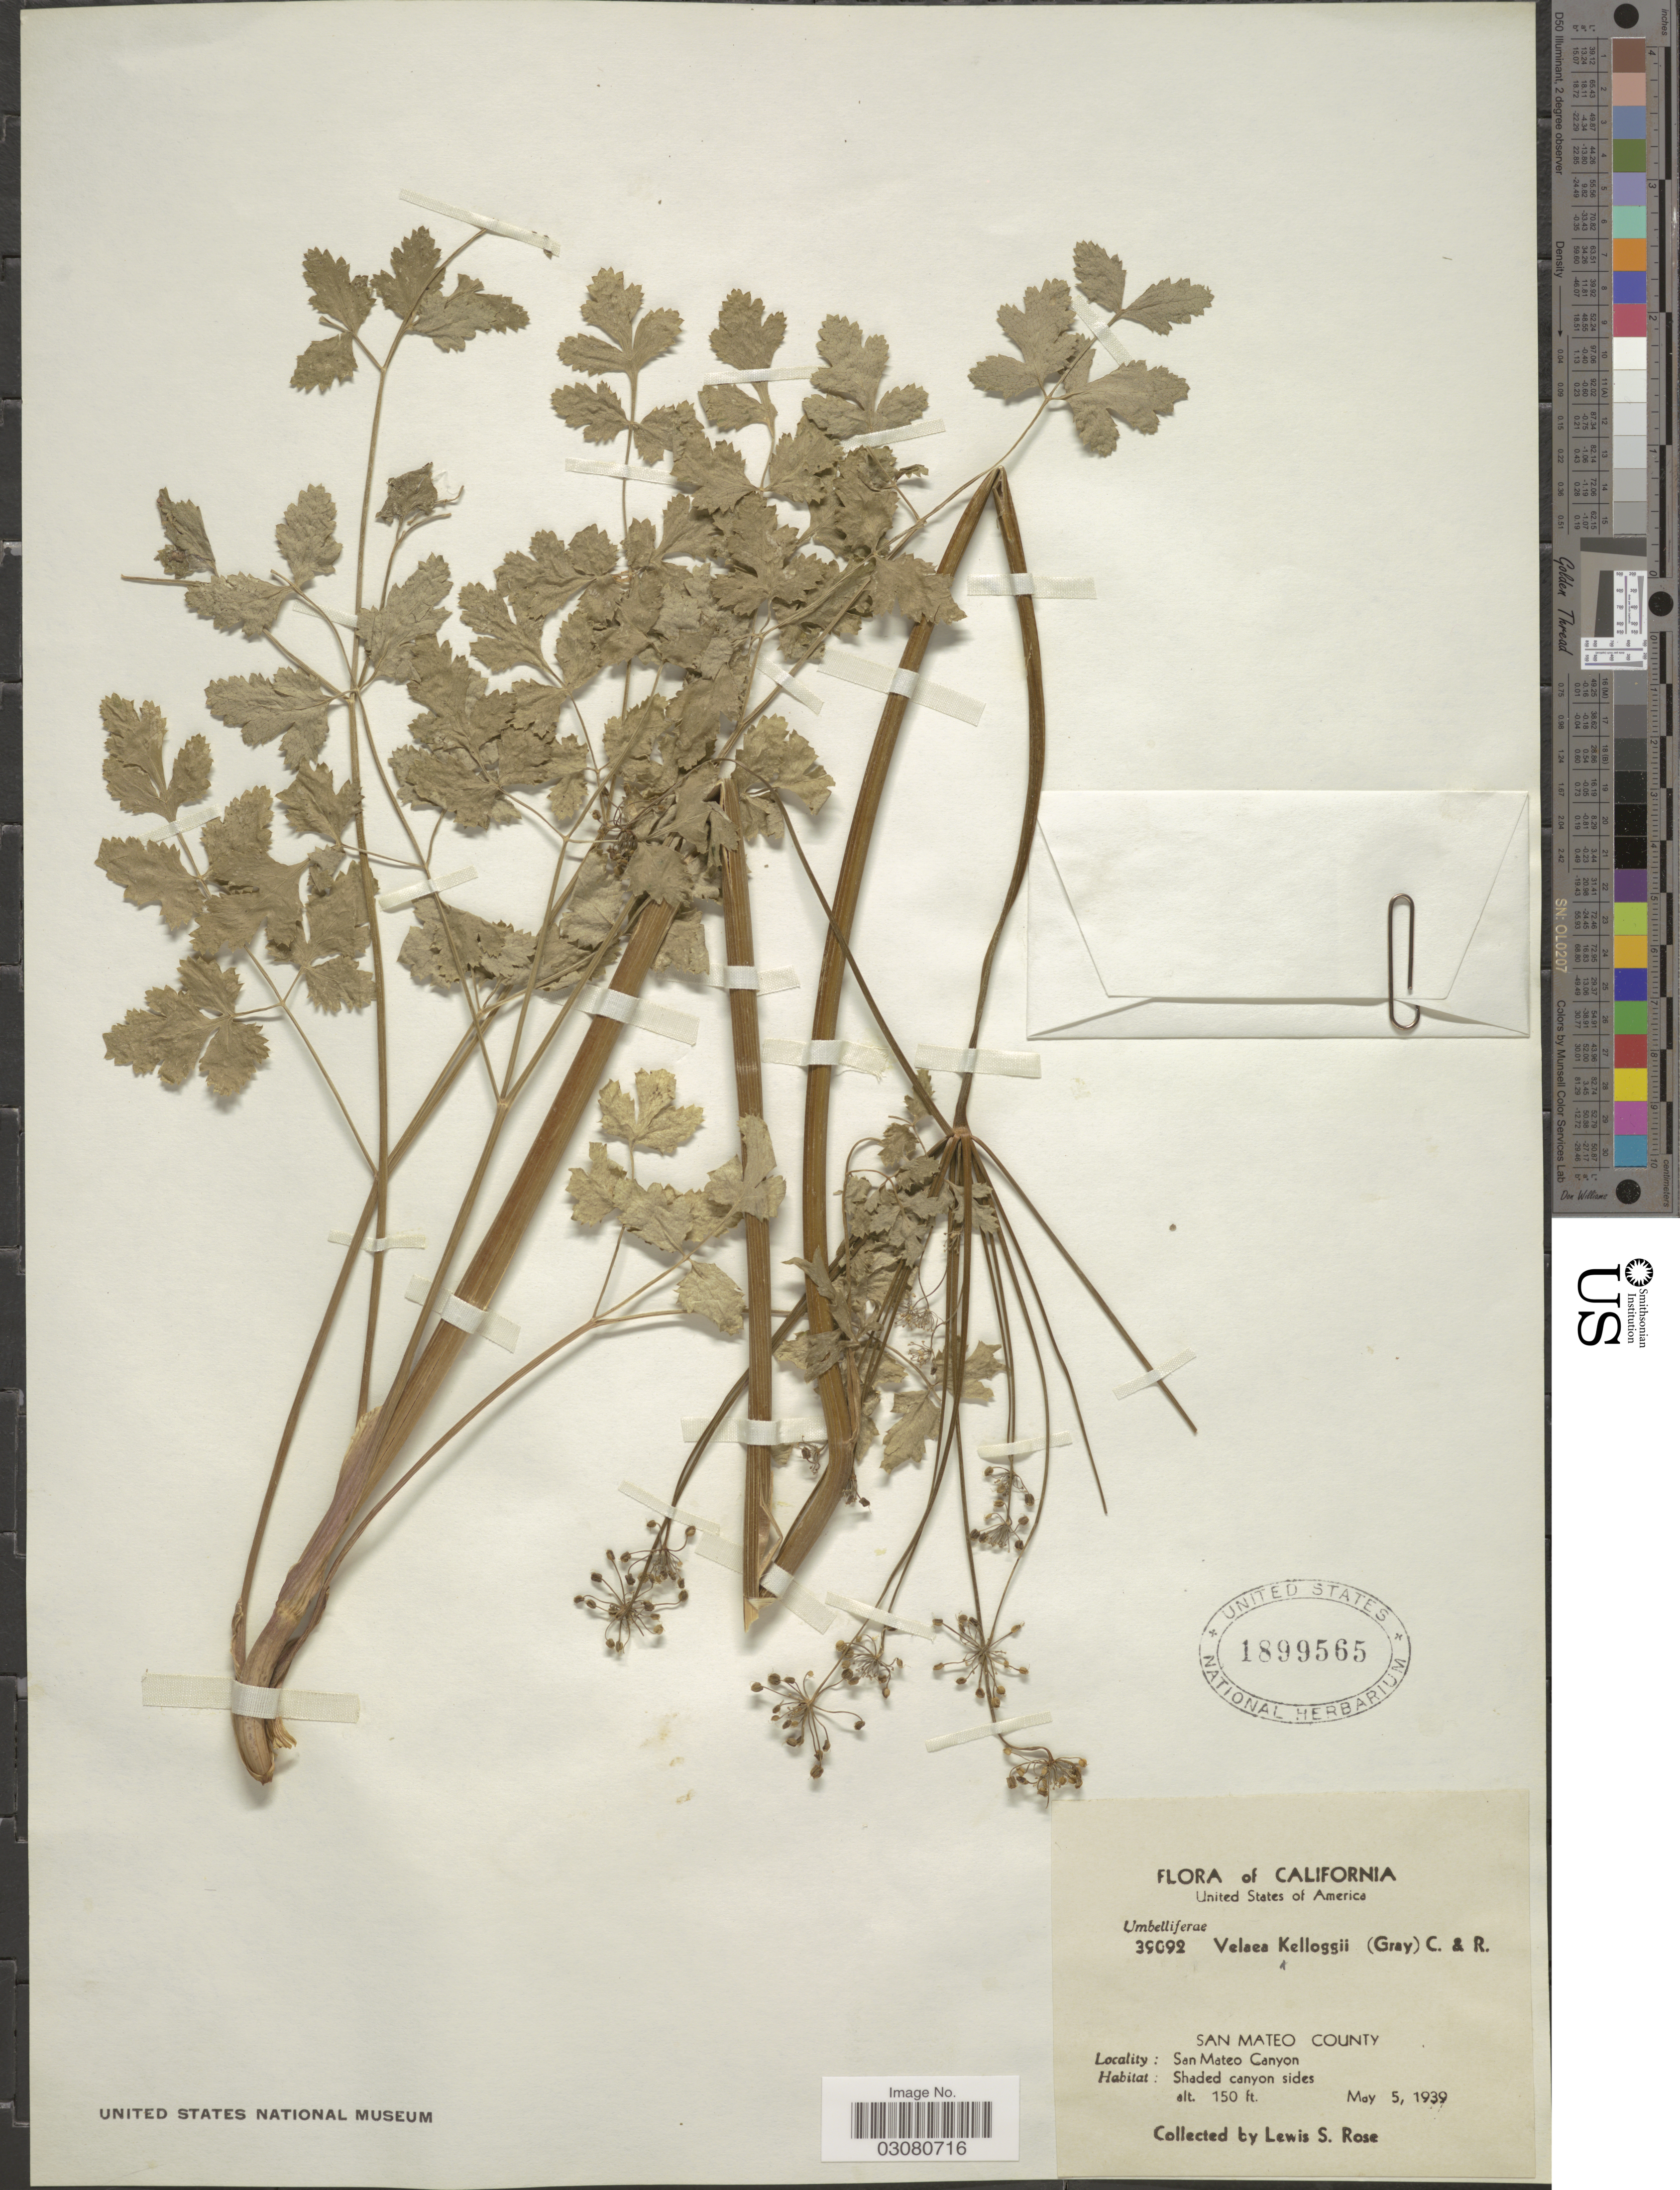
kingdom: Plantae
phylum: Tracheophyta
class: Magnoliopsida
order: Apiales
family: Apiaceae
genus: Drudeophytum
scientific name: Drudeophytum kelloggii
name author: (A. Gray) J.M. Coult. & Rose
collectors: L. S. Rose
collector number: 39092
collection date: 1939-05-05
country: United States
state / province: California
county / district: San Mateo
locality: United States of America. San Mateo County. San Mateo Canyon.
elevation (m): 46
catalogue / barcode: US 1899565